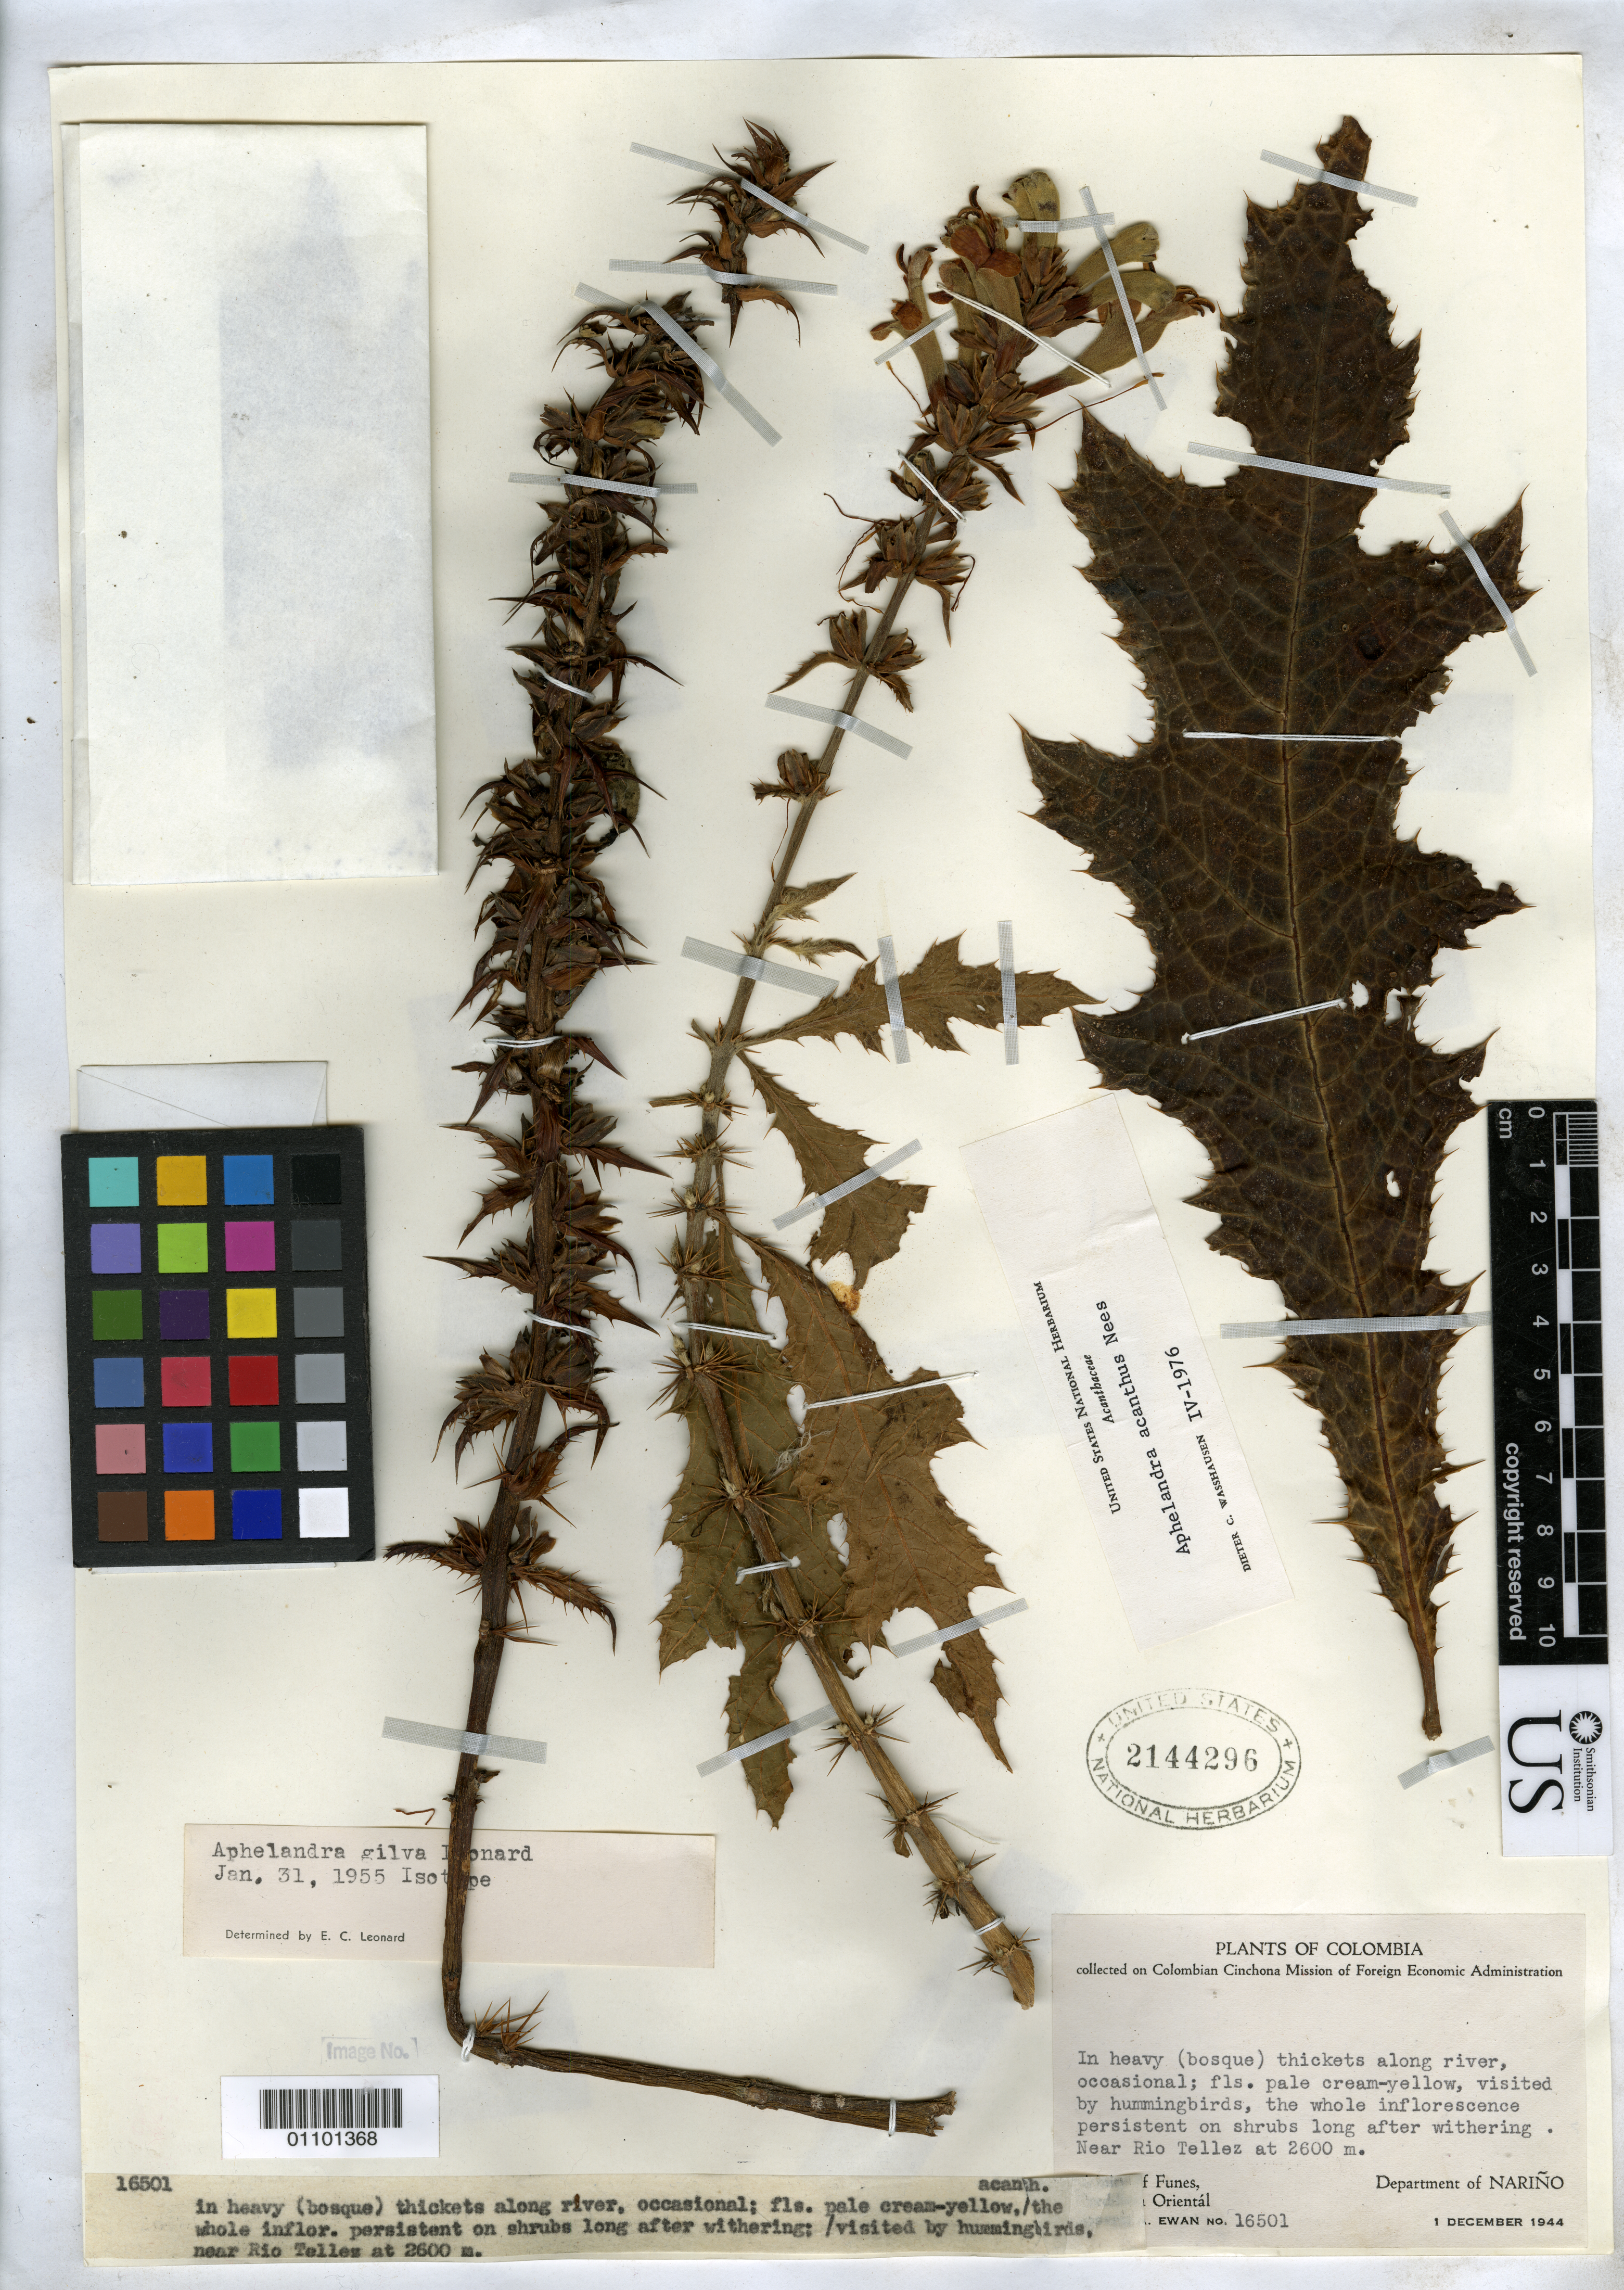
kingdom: Plantae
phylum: Tracheophyta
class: Magnoliopsida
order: Lamiales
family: Acanthaceae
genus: Aphelandra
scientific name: Aphelandra gilva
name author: Leonard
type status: Isotype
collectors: J. A. Ewan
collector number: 16501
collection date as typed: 01 Dec 1944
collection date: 1944-12-01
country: Colombia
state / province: Nariño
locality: Cordillera Oriental, Funes, Rio Tellez.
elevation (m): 2600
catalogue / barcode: US 2144296